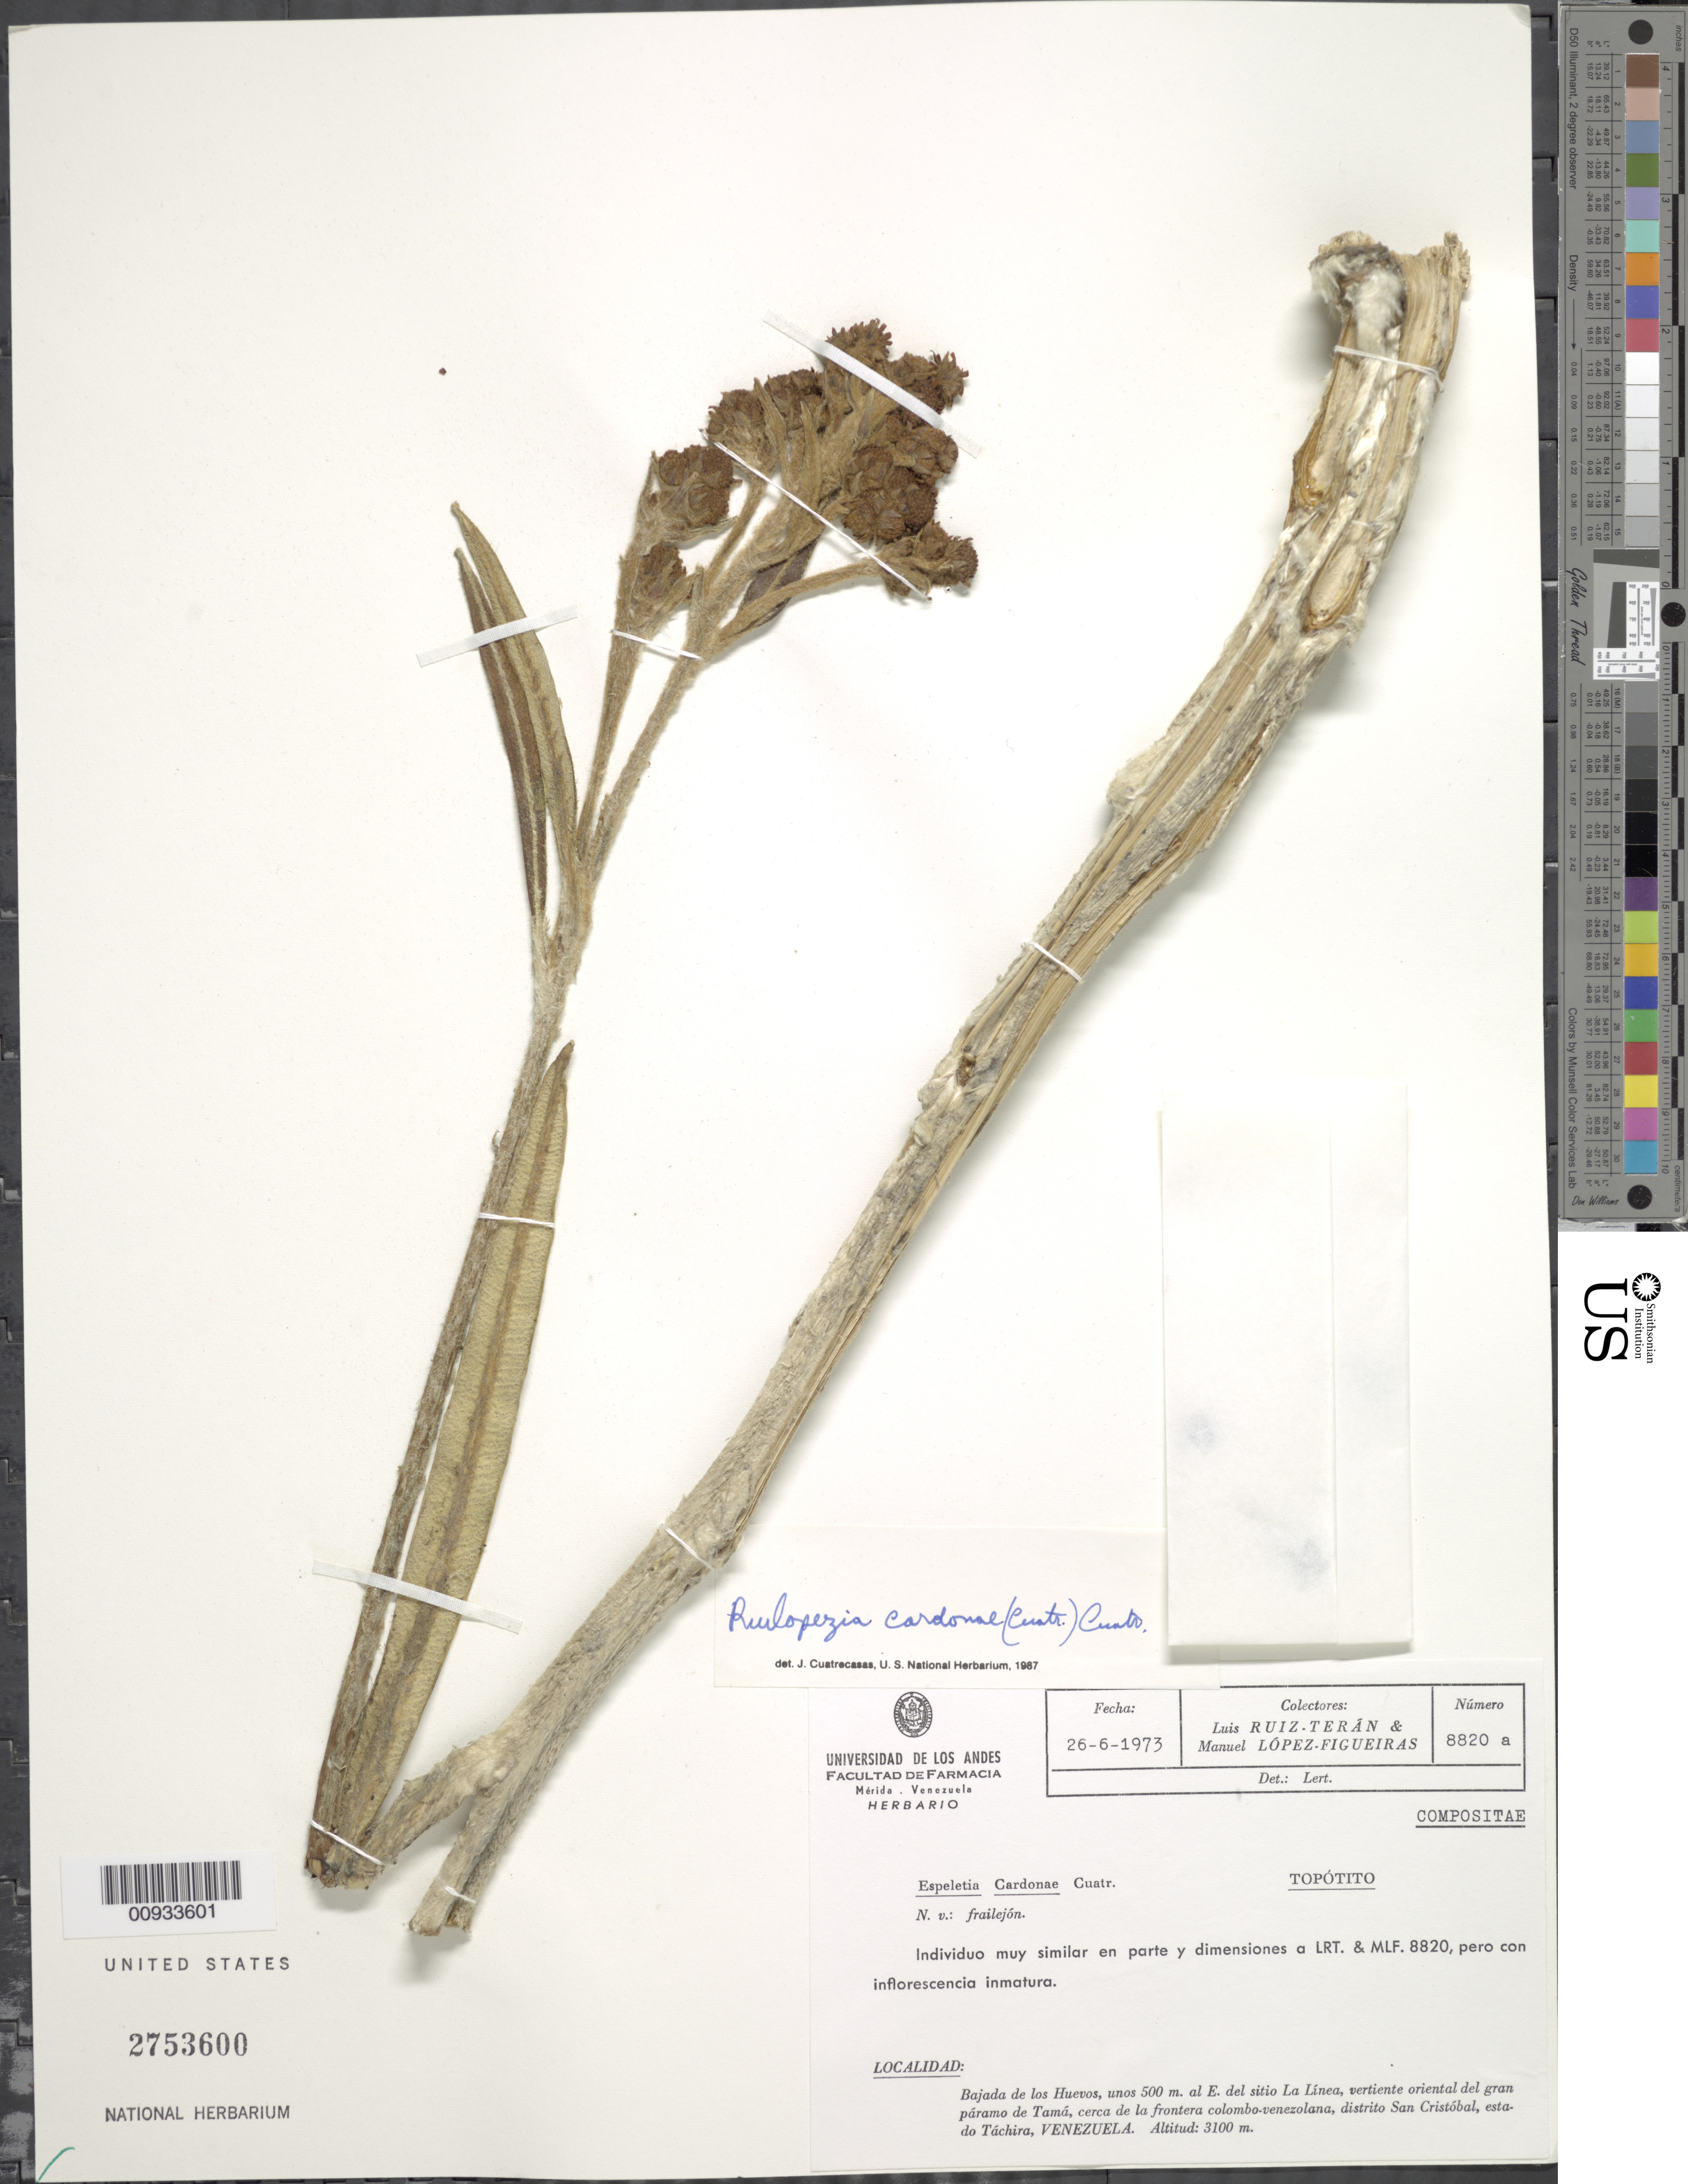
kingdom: Plantae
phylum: Tracheophyta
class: Magnoliopsida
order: Asterales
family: Asteraceae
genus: Ruilopezia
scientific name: Ruilopezia cardonae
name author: (Cuatrec.) Cuatrec.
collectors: L. Teran & M. López Figueiras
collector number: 8820a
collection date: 1973-06-26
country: Venezuela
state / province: Tachira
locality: Bajada de los Huevos, unos 500 m al E del sitio La Linea, vertiente oriental del gran paramo de Tama, cerca de la frontera colombo-venezolana, Distrito San Cristobal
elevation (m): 3100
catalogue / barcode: US 2753600